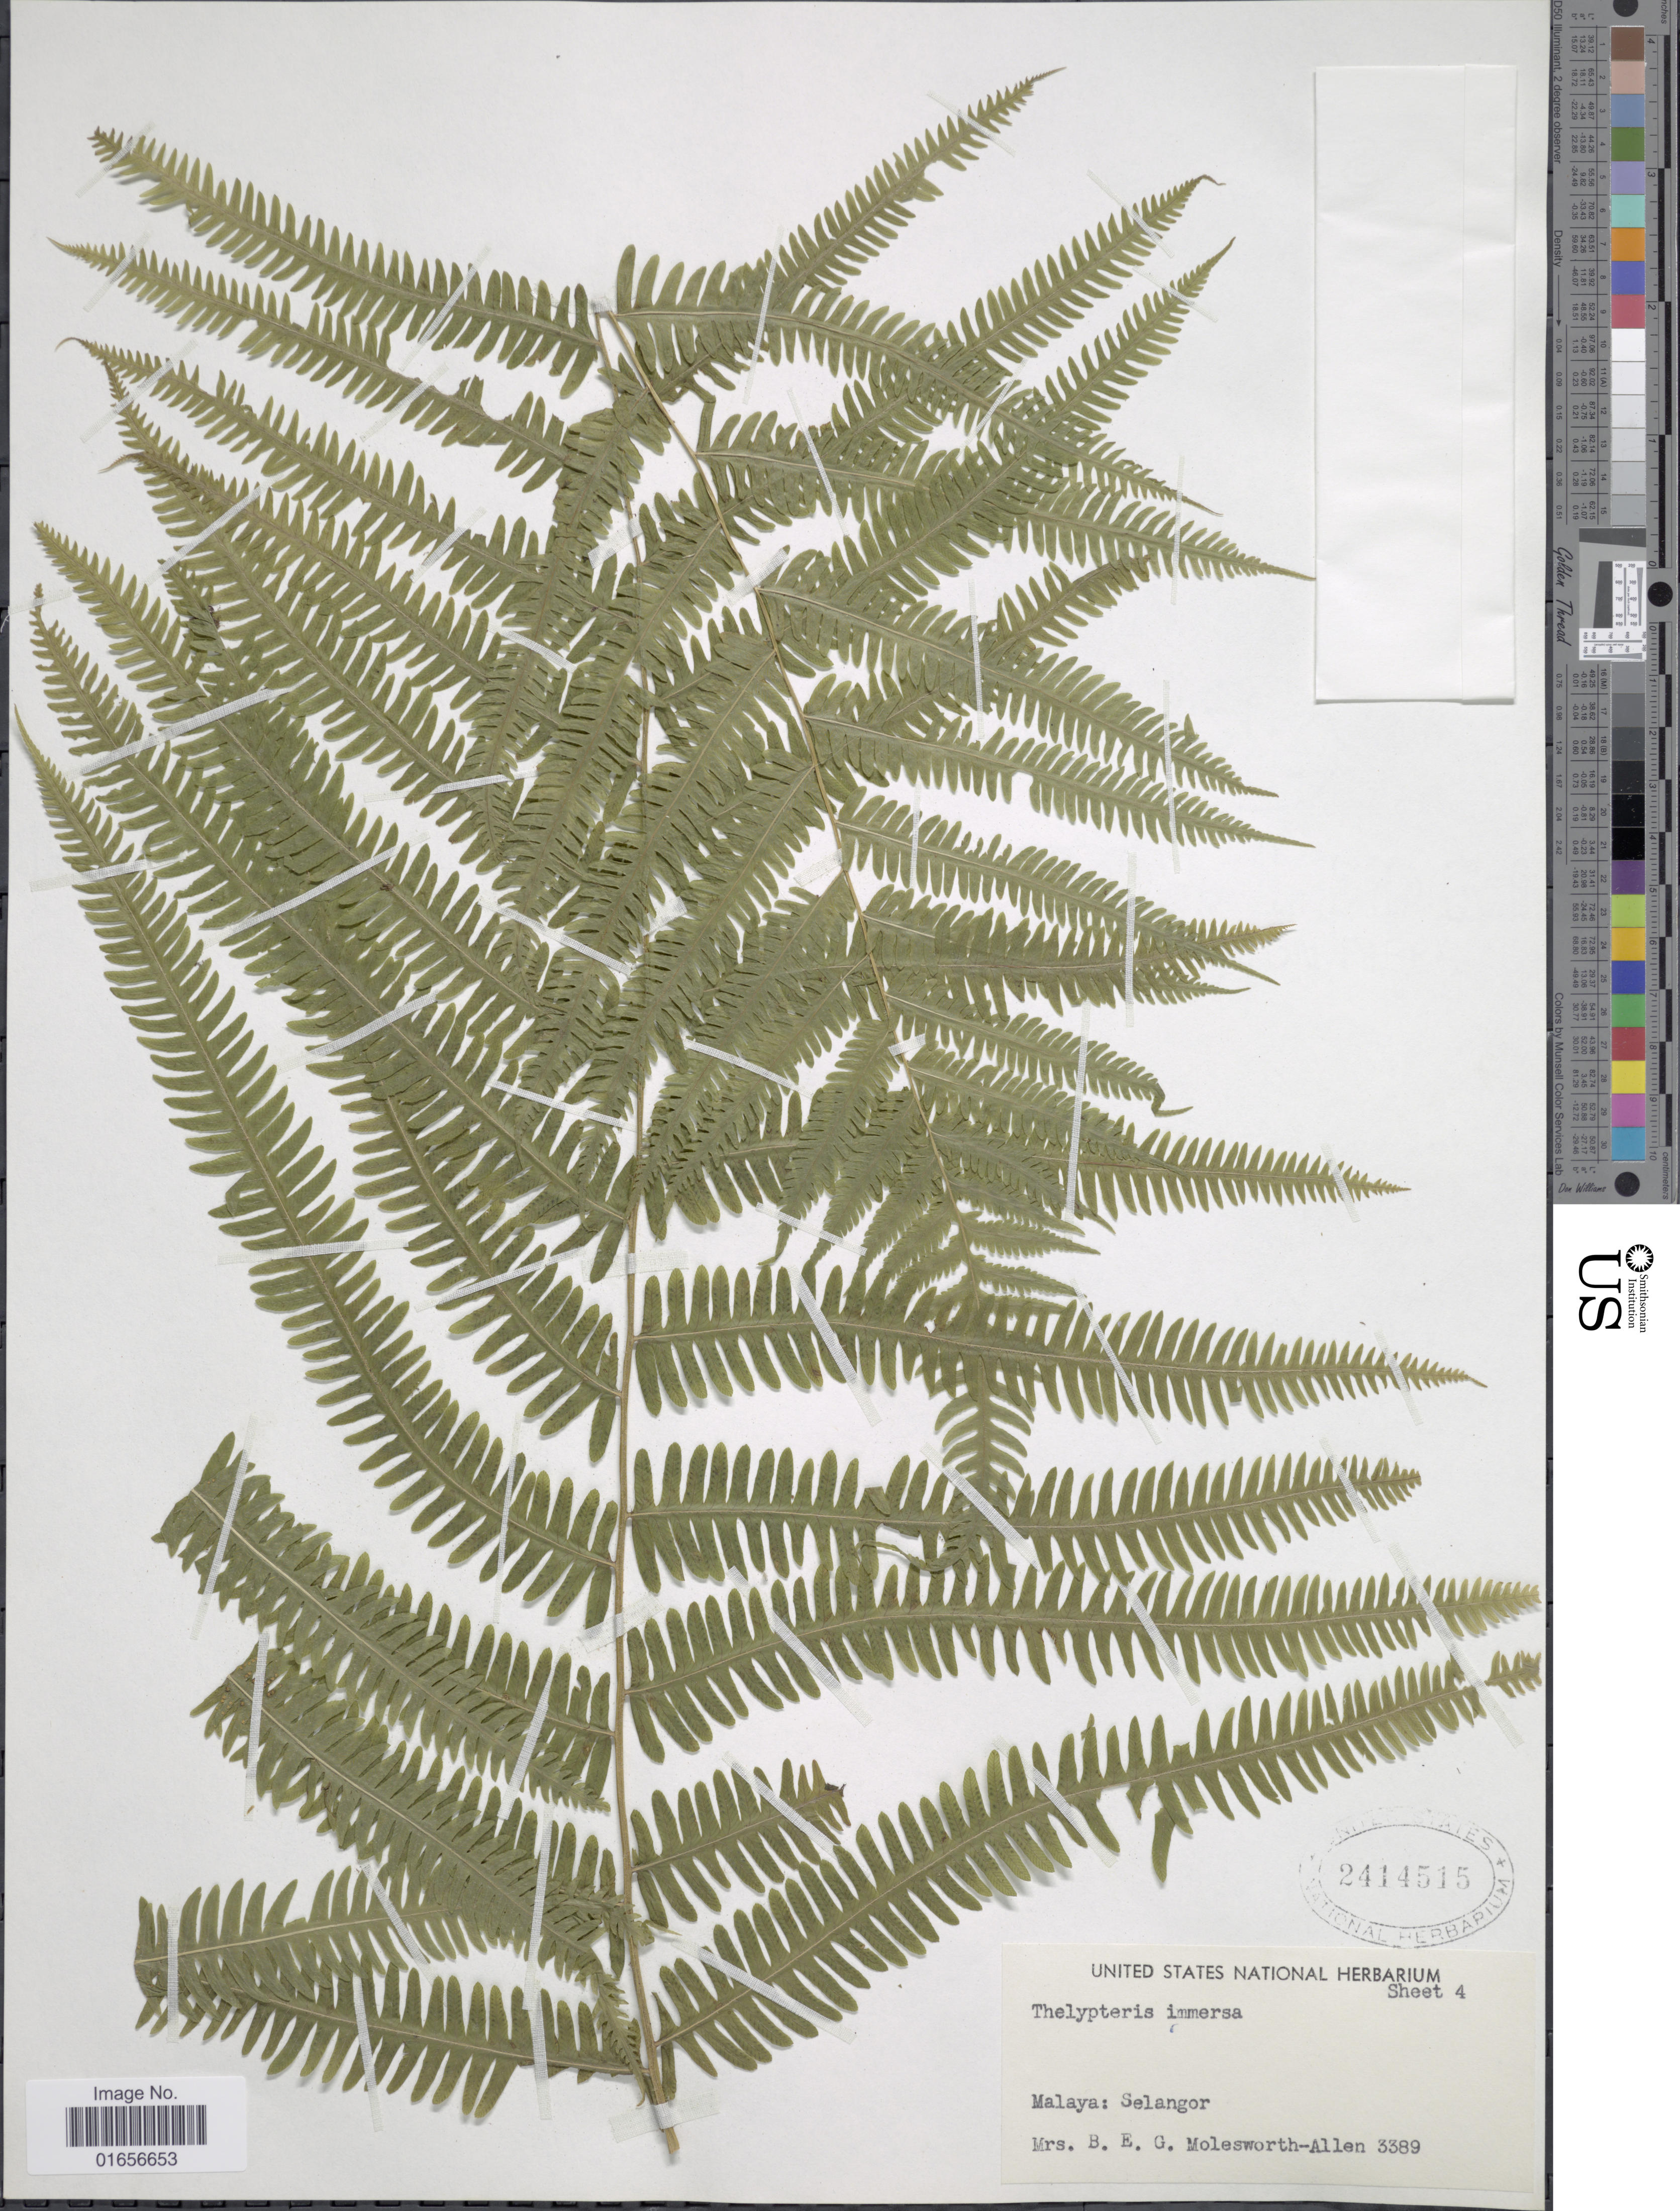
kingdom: Plantae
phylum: Tracheophyta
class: Polypodiopsida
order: Polypodiales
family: Thelypteridaceae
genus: Amphineuron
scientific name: Amphineuron immersum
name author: (Blume) Holttum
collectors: Mrs. B. E. G. Molesworth-Allen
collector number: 3389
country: Malaysia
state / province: Selangor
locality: Malaya: Selangor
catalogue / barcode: US 2414515